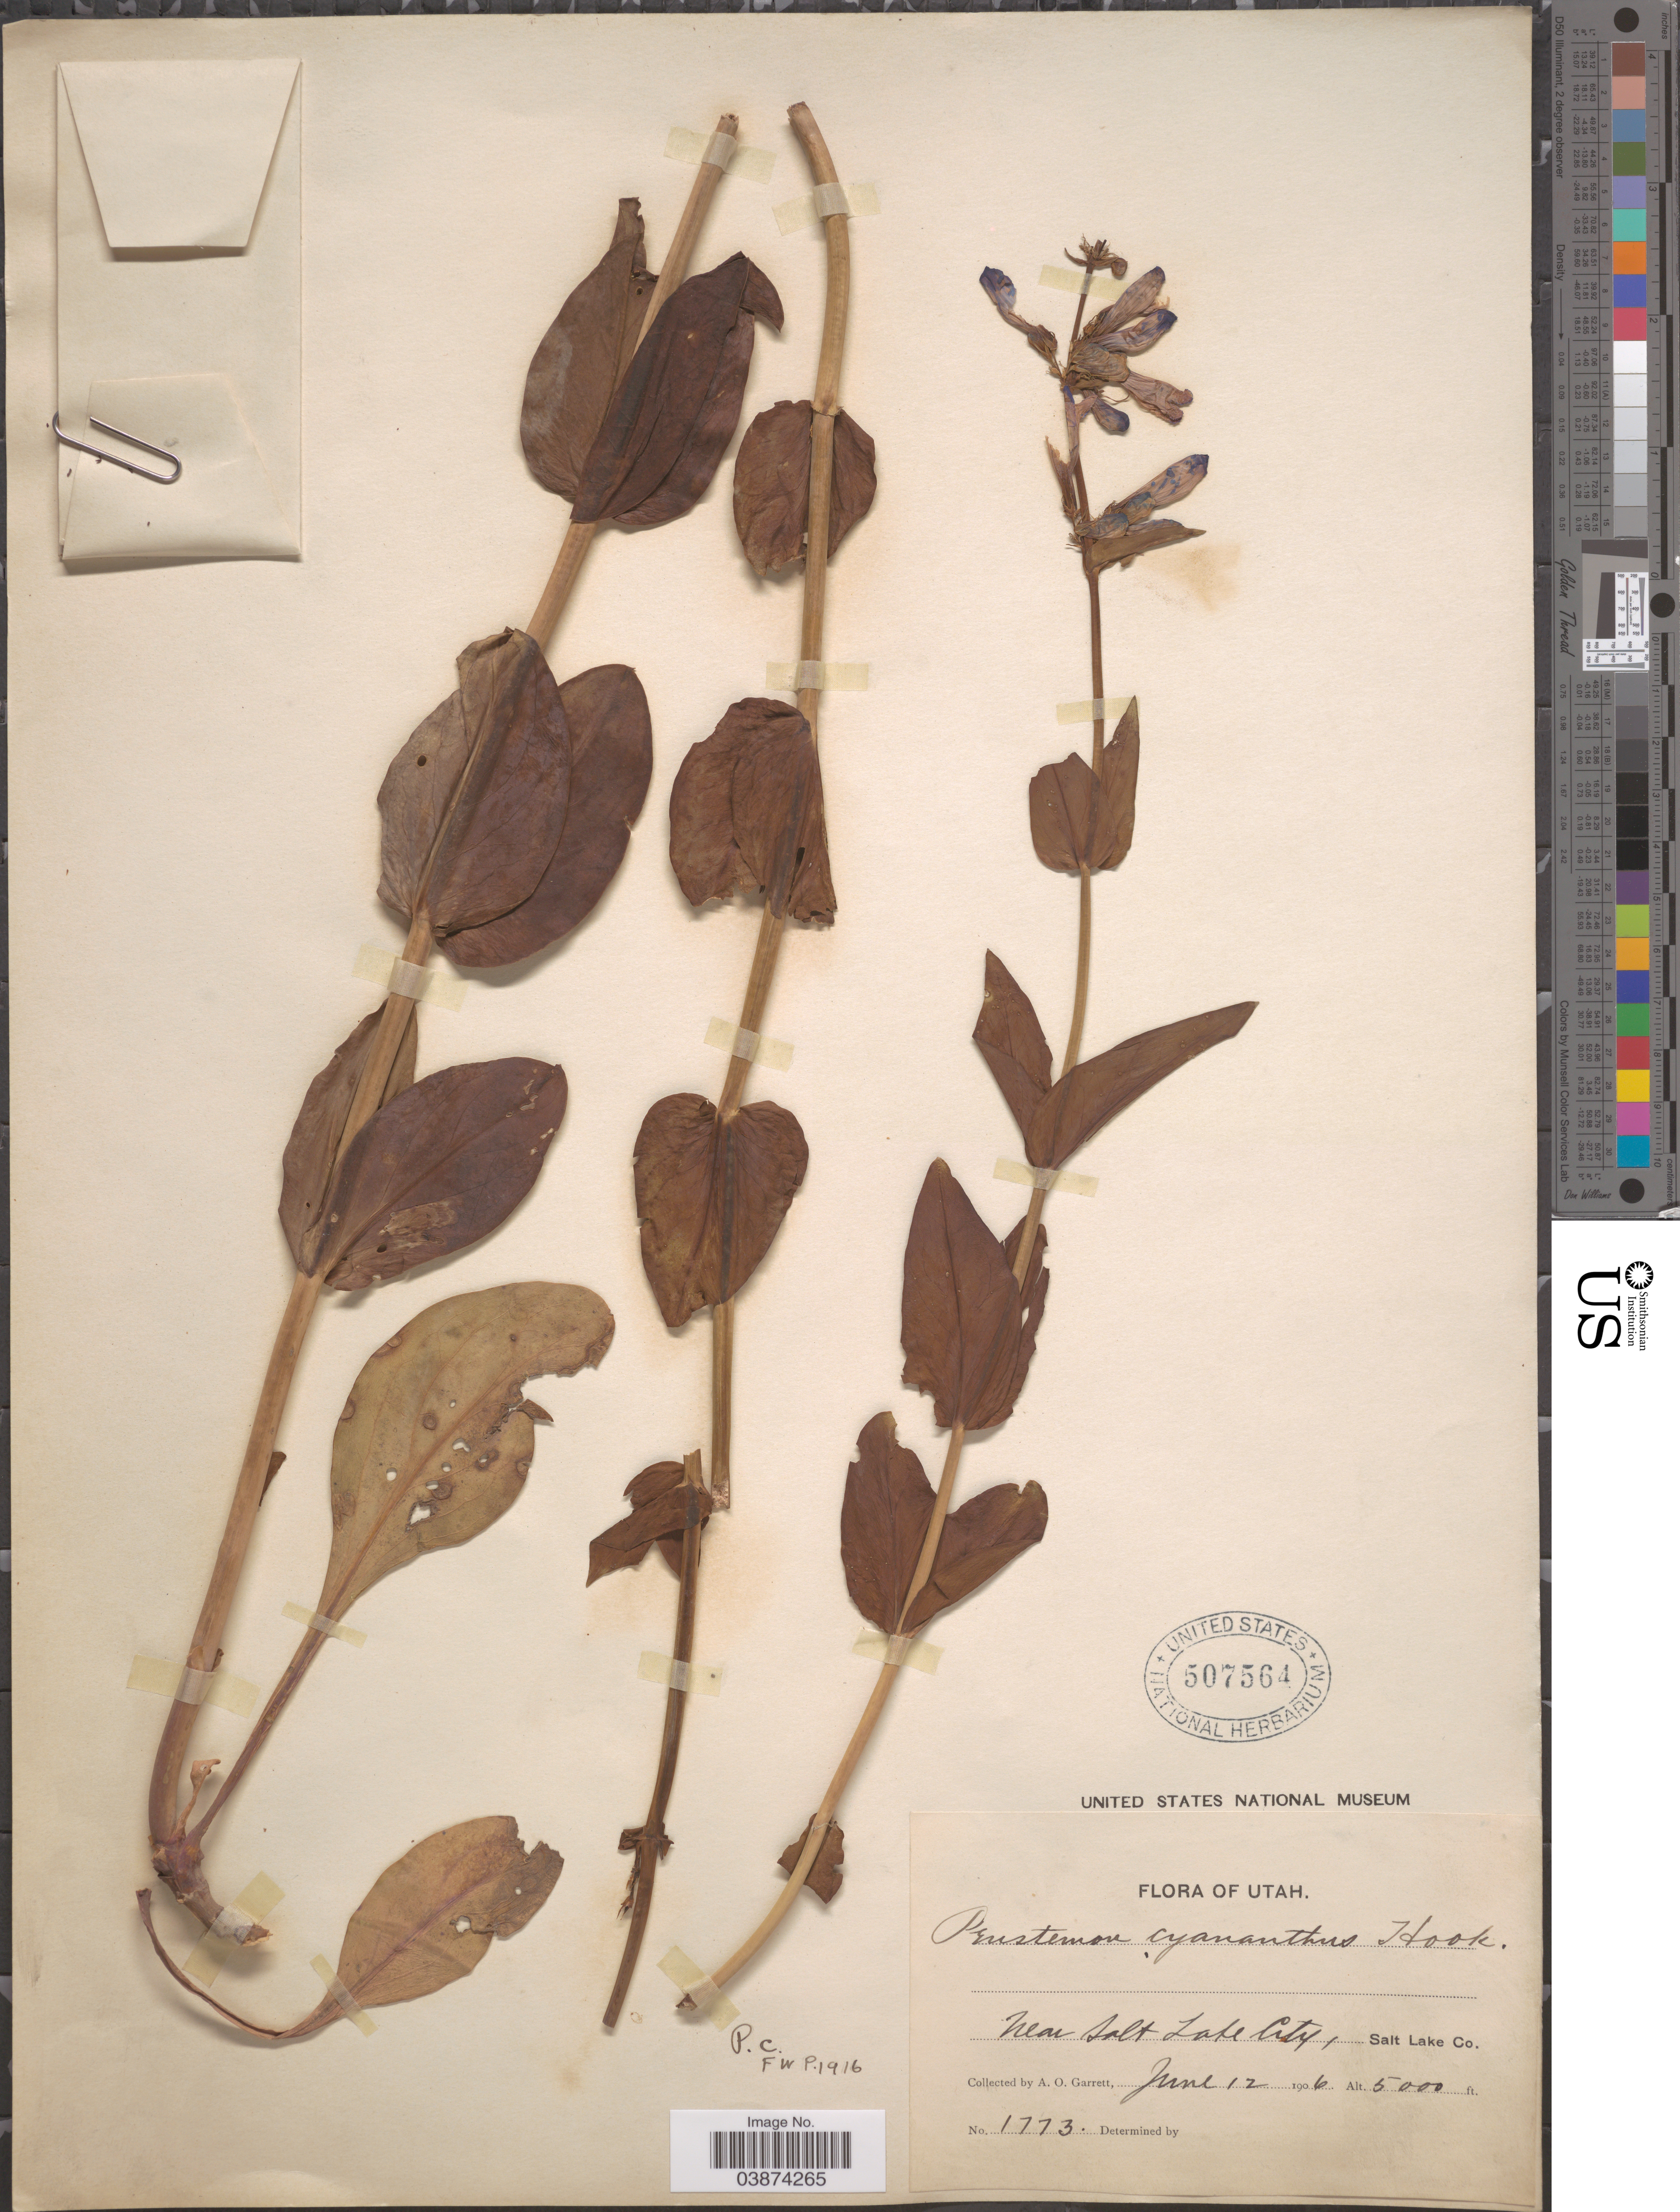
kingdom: Plantae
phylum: Tracheophyta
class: Magnoliopsida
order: Lamiales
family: Plantaginaceae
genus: Penstemon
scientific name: Penstemon cyananthus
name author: Hook.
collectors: A. O. Garrett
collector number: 1773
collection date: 1906-06-12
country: United States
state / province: Utah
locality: Near Salt Lake City, Salt Lake Co.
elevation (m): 1524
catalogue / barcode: US 507564